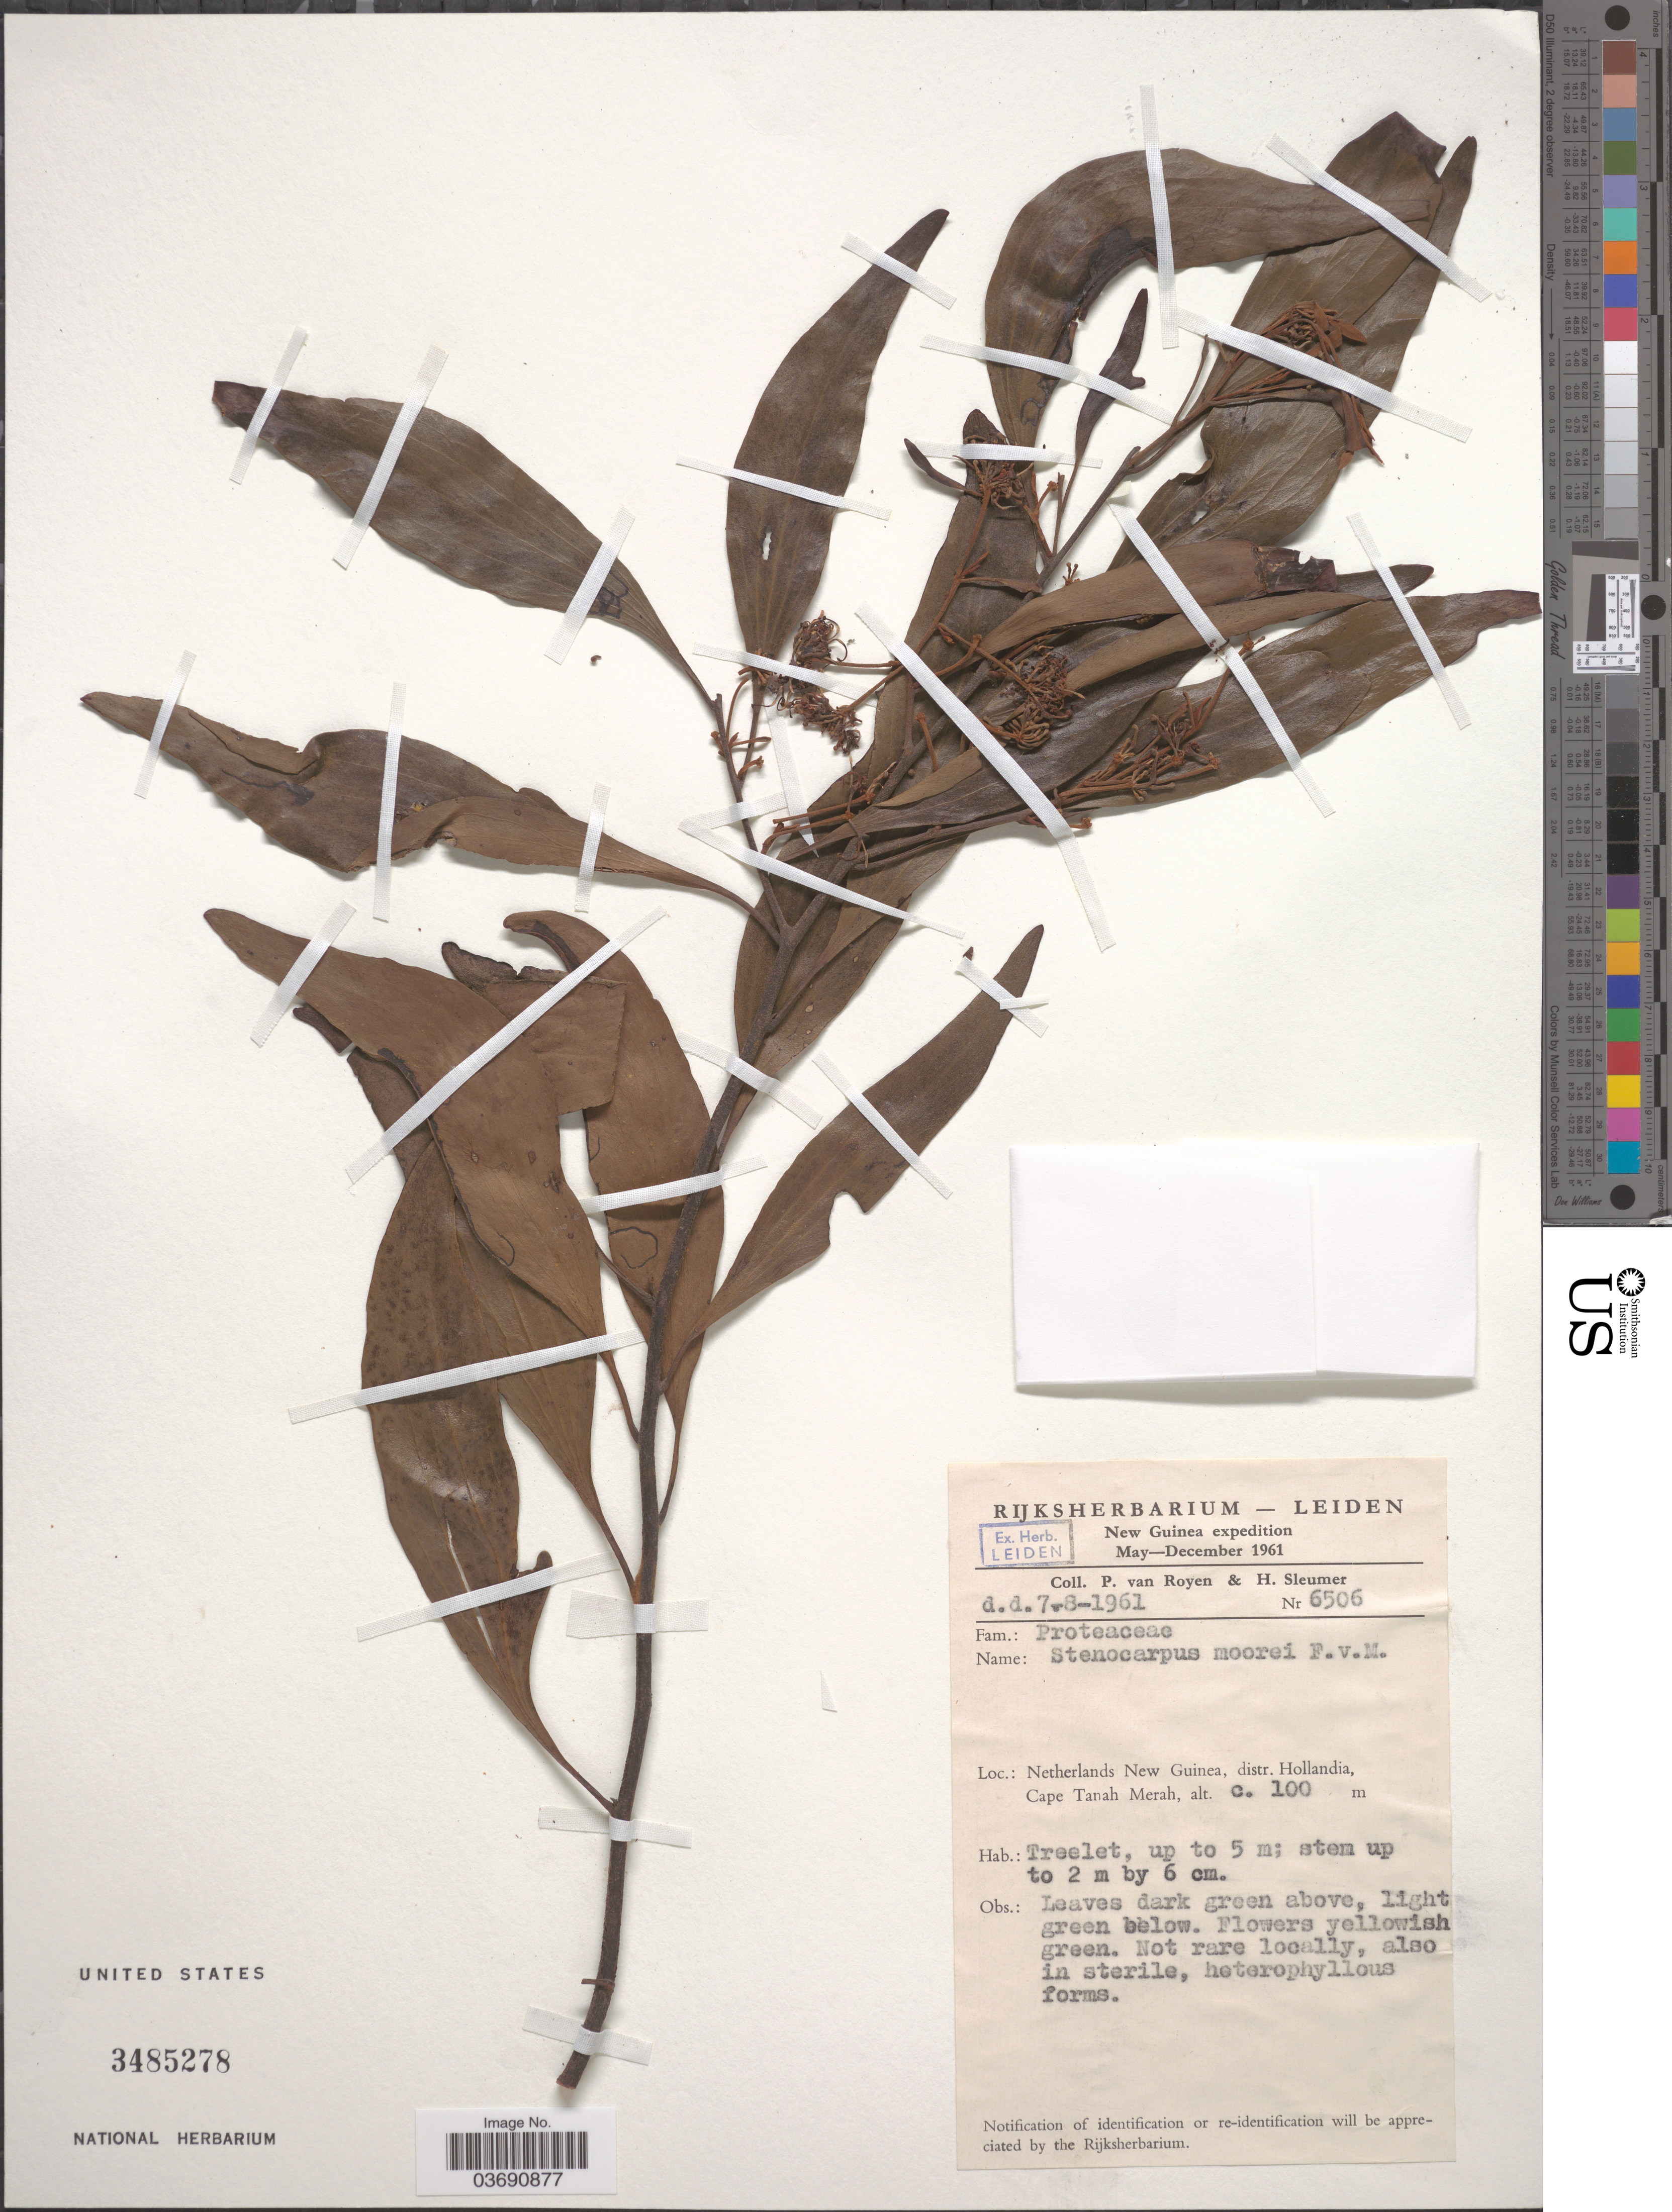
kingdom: Plantae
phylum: Tracheophyta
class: Magnoliopsida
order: Proteales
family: Proteaceae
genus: Stenocarpus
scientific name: Stenocarpus moorei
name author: F. Muell.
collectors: P. van Royen & H. O. Sleumer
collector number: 6506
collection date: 1961-08-07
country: Indonesia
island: New Guinea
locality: Netherlands New Guinea, distr. Hollandia, Cape Tanah Merah.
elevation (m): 100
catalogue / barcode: US 3485278